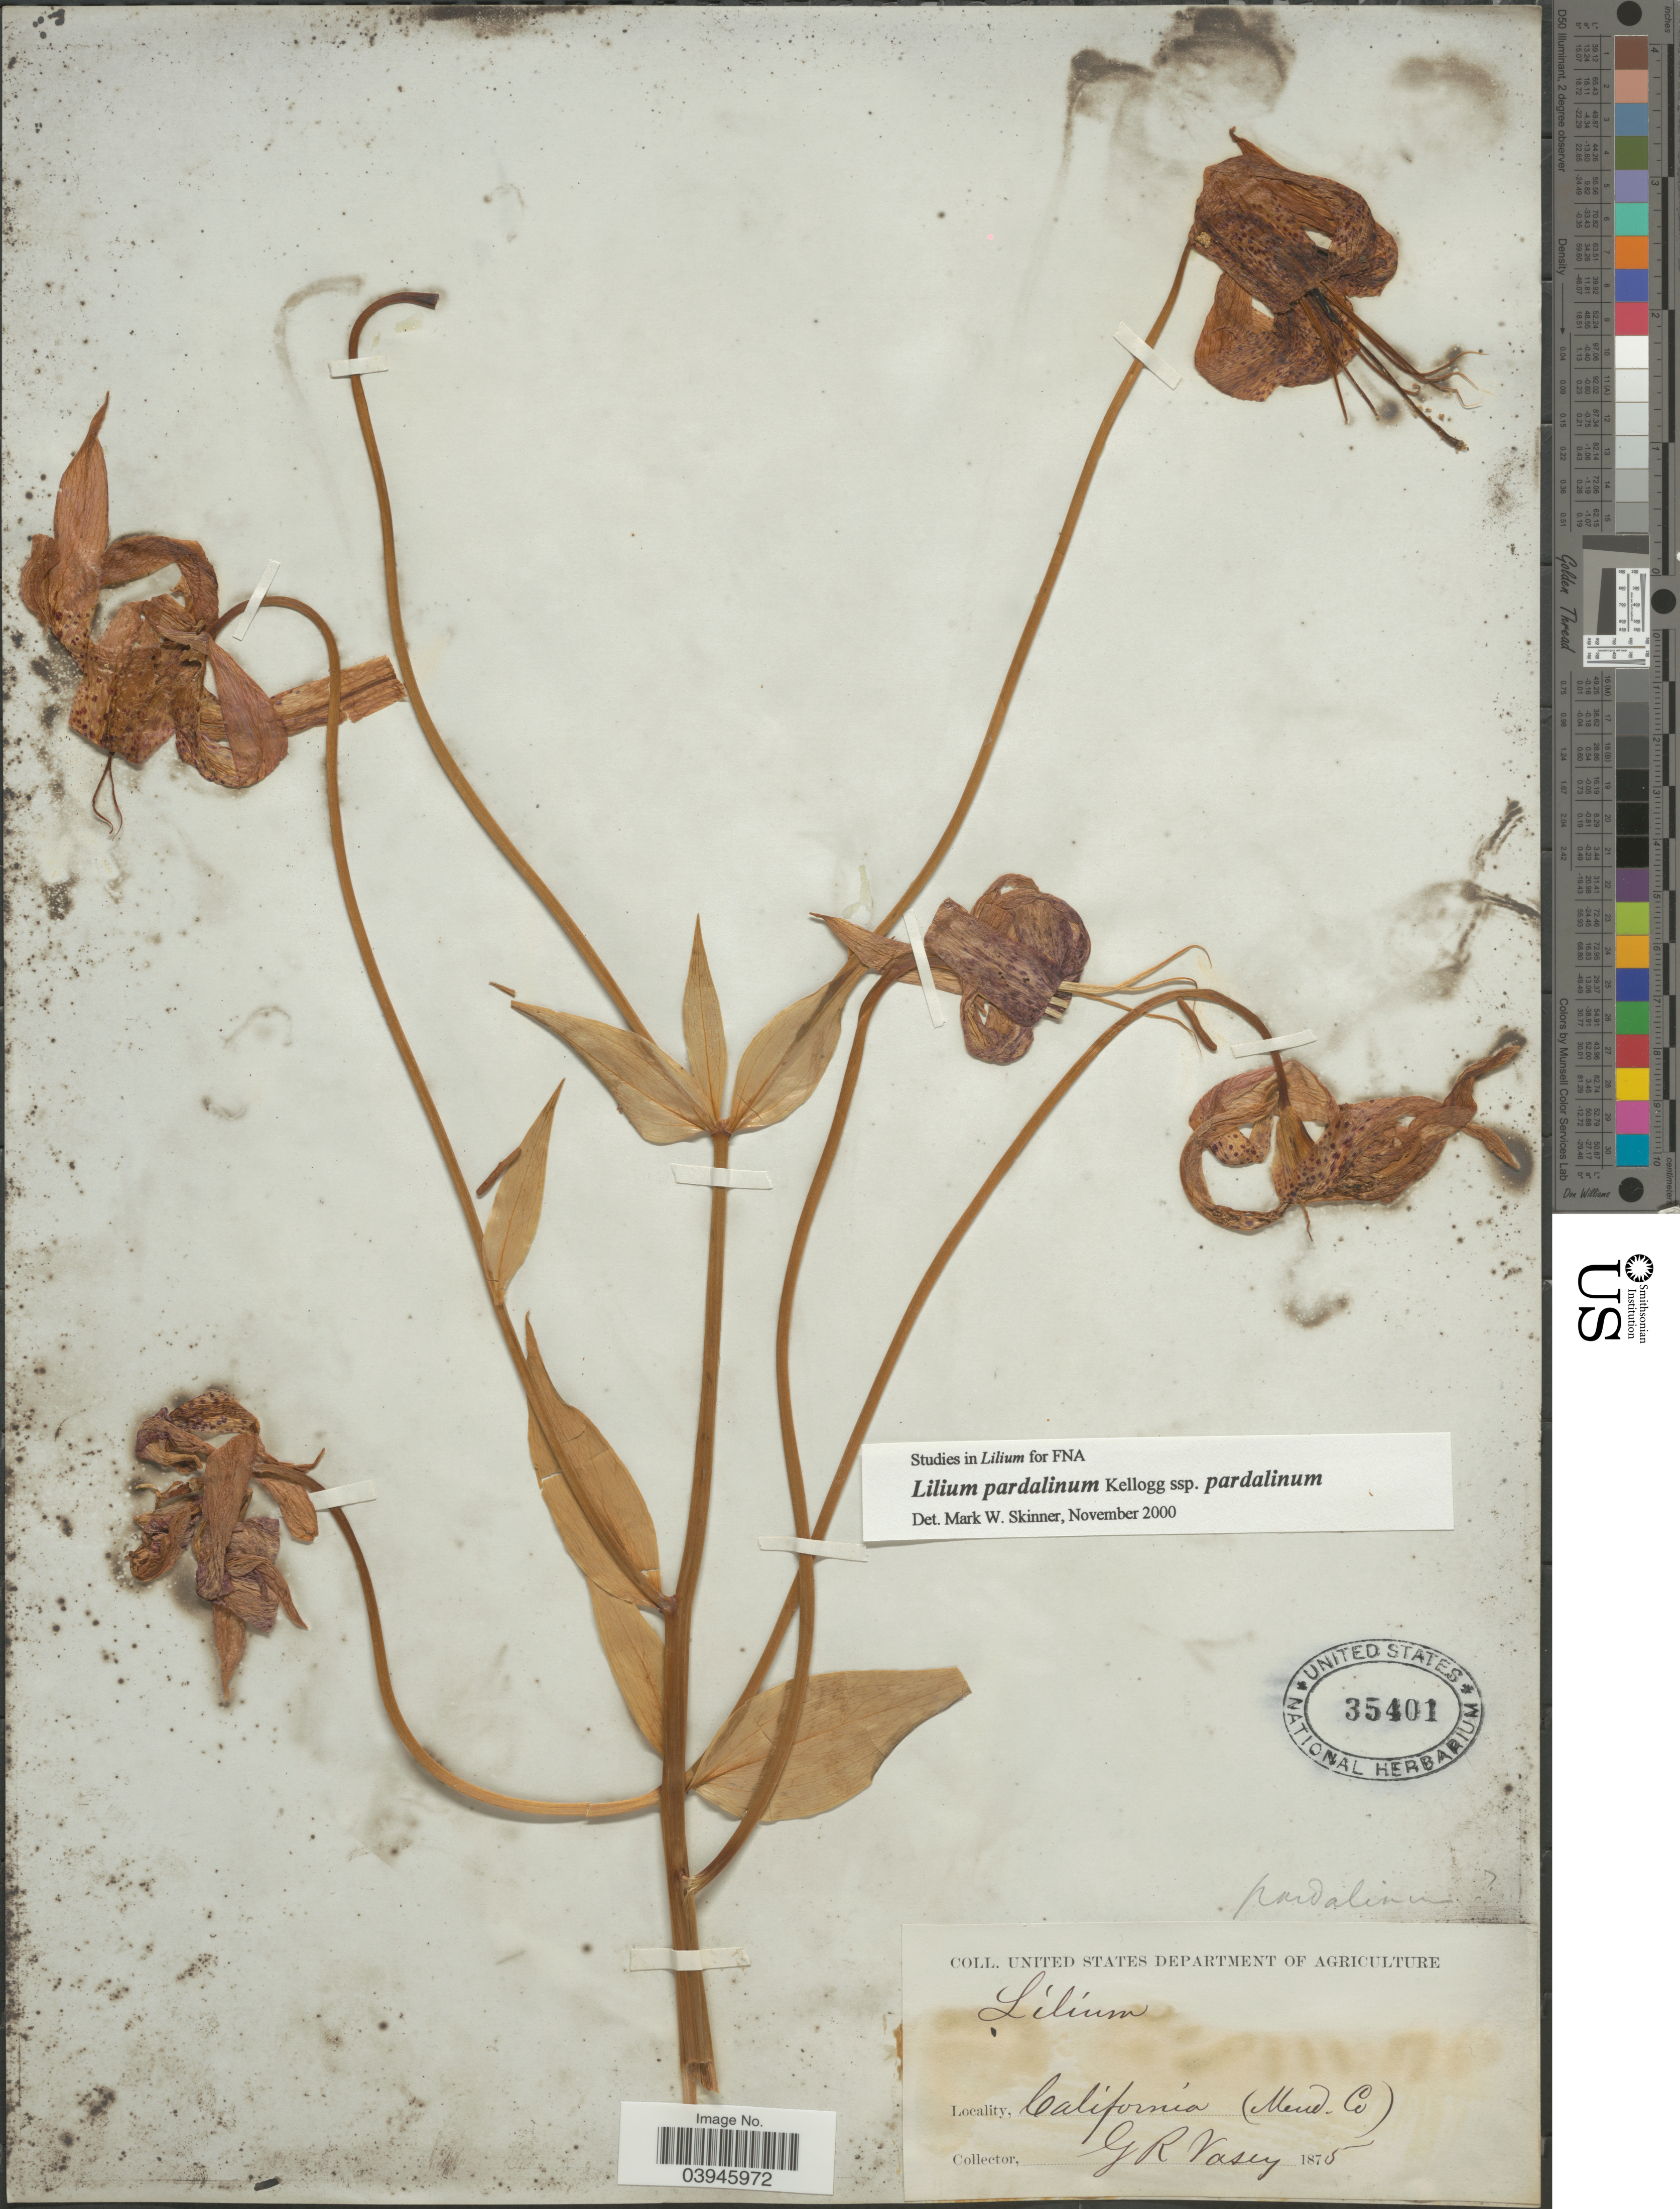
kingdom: Plantae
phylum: Tracheophyta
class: Liliopsida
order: Liliales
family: Liliaceae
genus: Lilium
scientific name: Lilium pardalinum subsp. pardalinum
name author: Kellogg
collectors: G. R. Vasey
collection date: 1875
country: United States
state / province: California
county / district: Mendocino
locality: (Mend. Co).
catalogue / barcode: US 35401